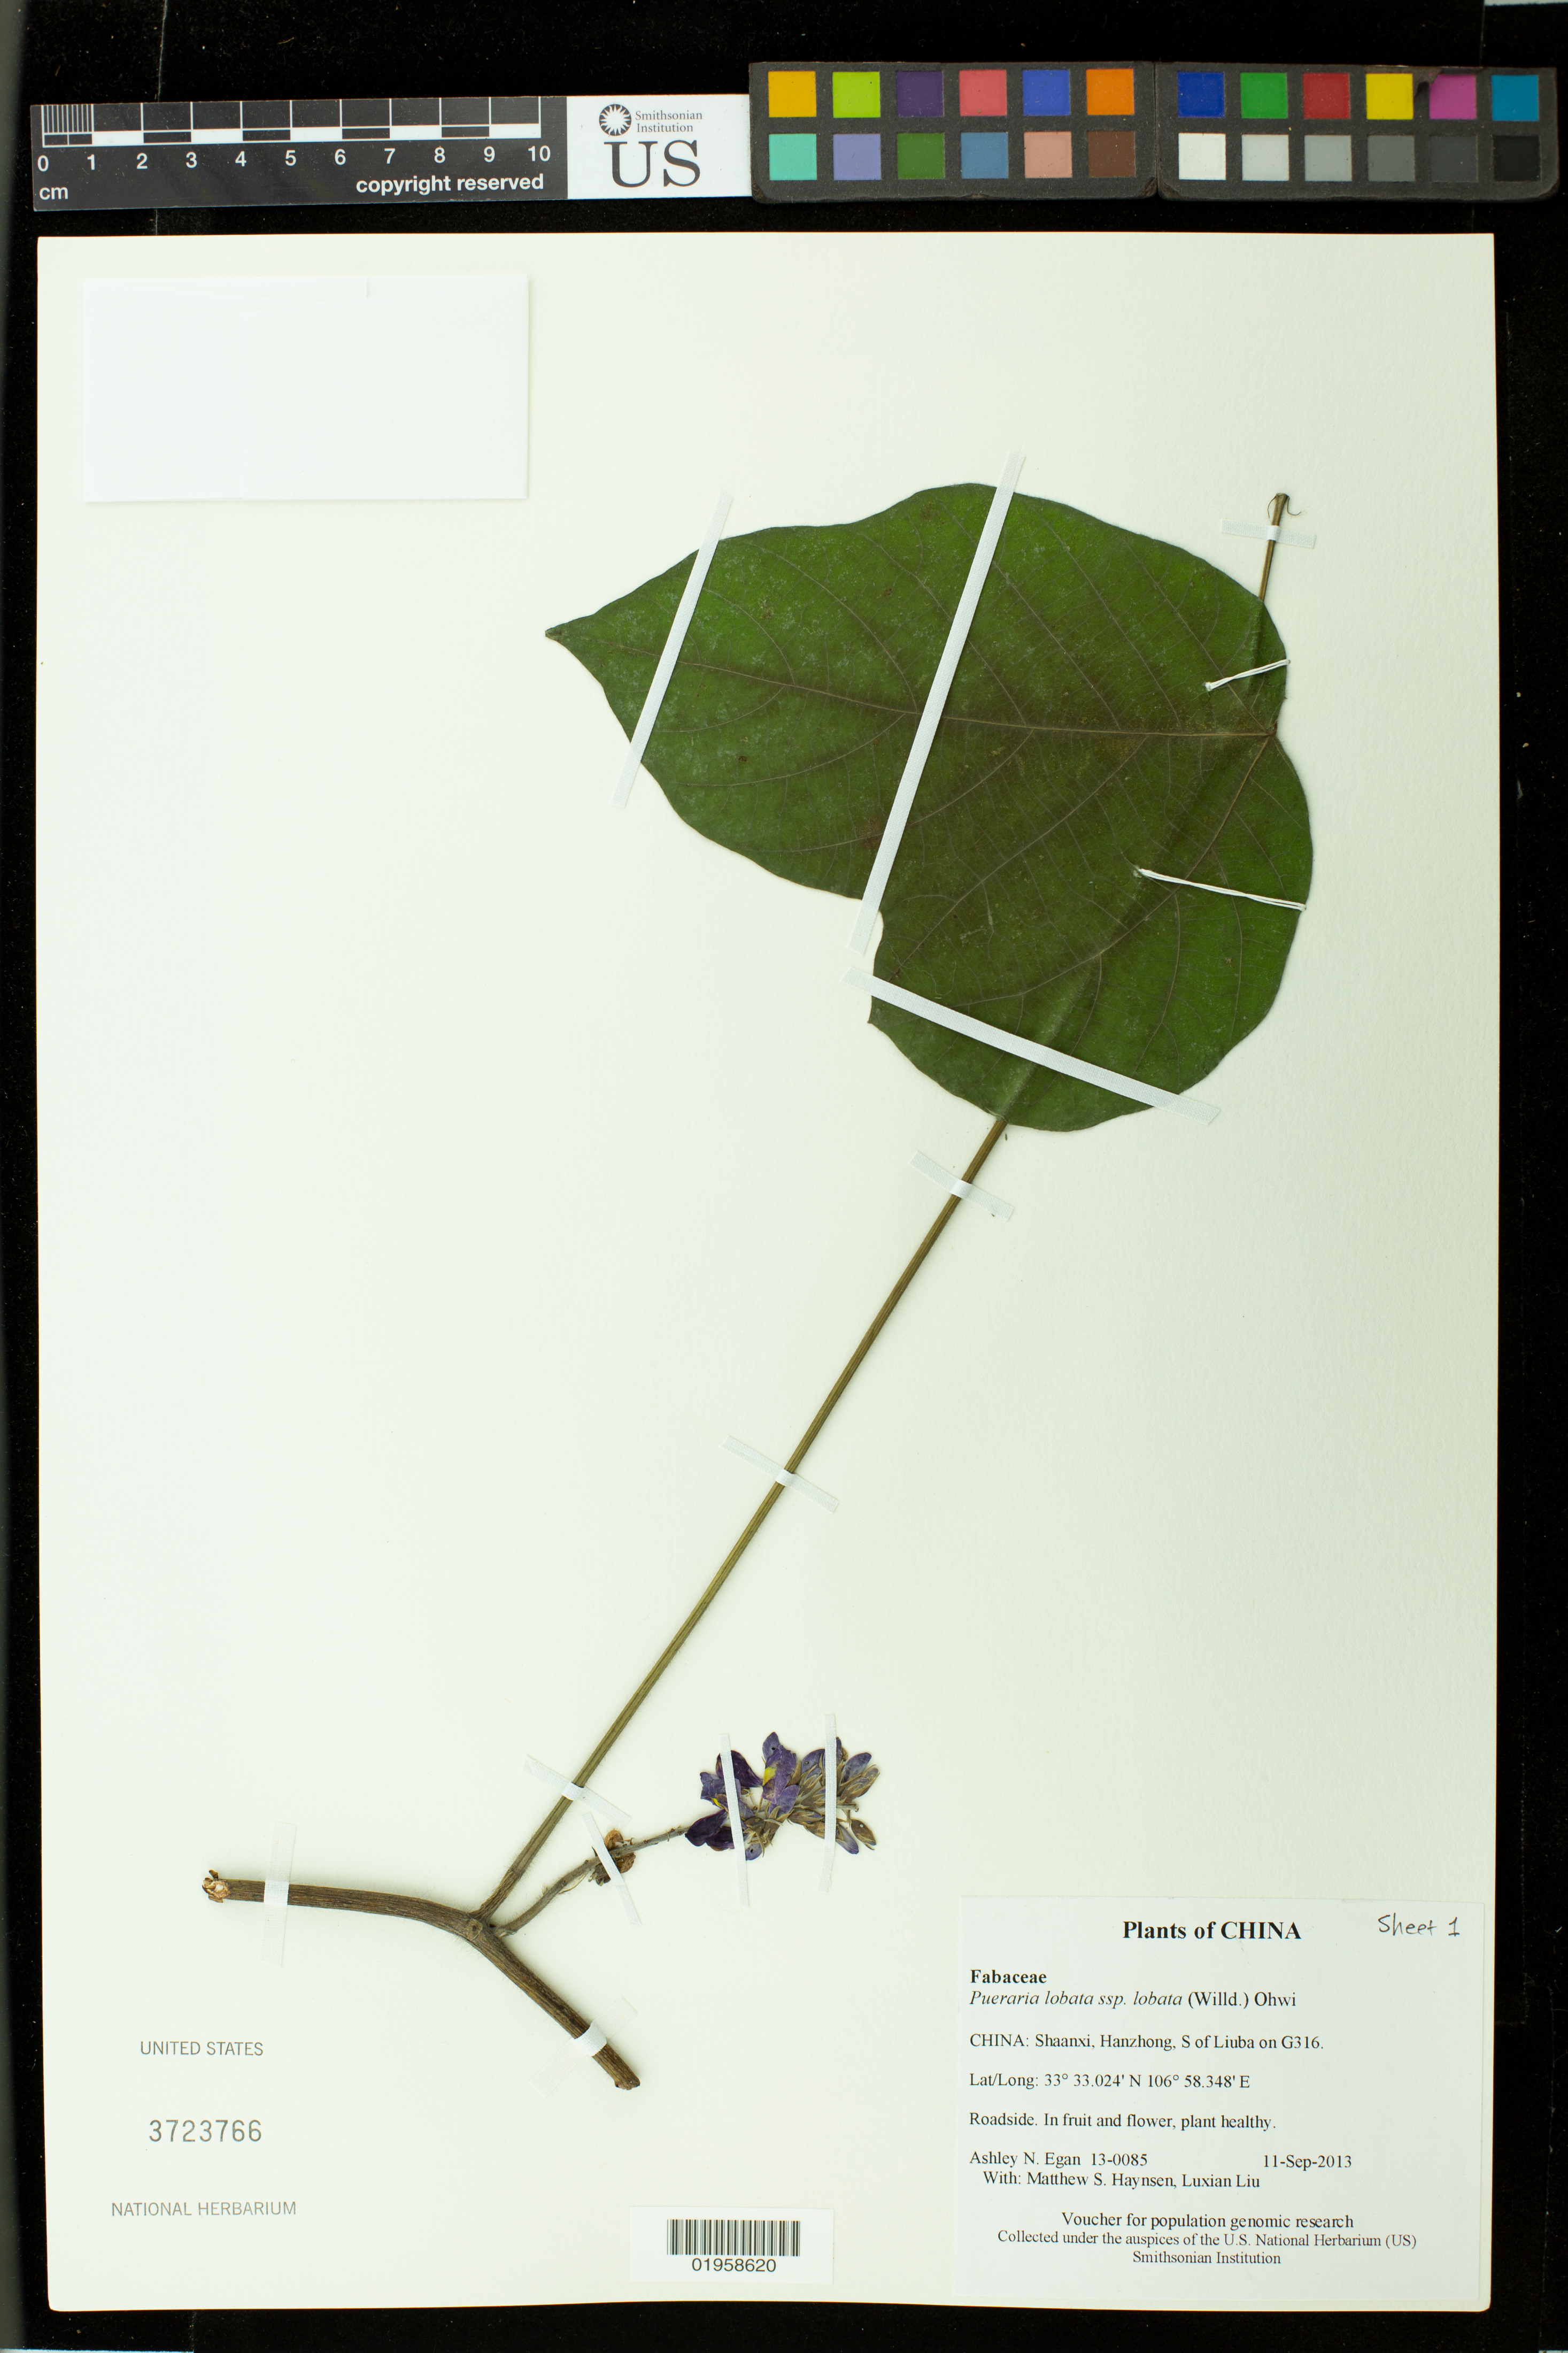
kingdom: Plantae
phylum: Tracheophyta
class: Magnoliopsida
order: Fabales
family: Fabaceae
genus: Pueraria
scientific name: Pueraria lobata subsp. lobata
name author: (Willd.) Ohwi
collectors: A. N. Egan, M. Hansen & L. Liu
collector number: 13-0085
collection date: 2013-09-11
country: China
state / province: Shaanxi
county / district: Hanzhong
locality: S of Liuba on G316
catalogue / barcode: US 3723766